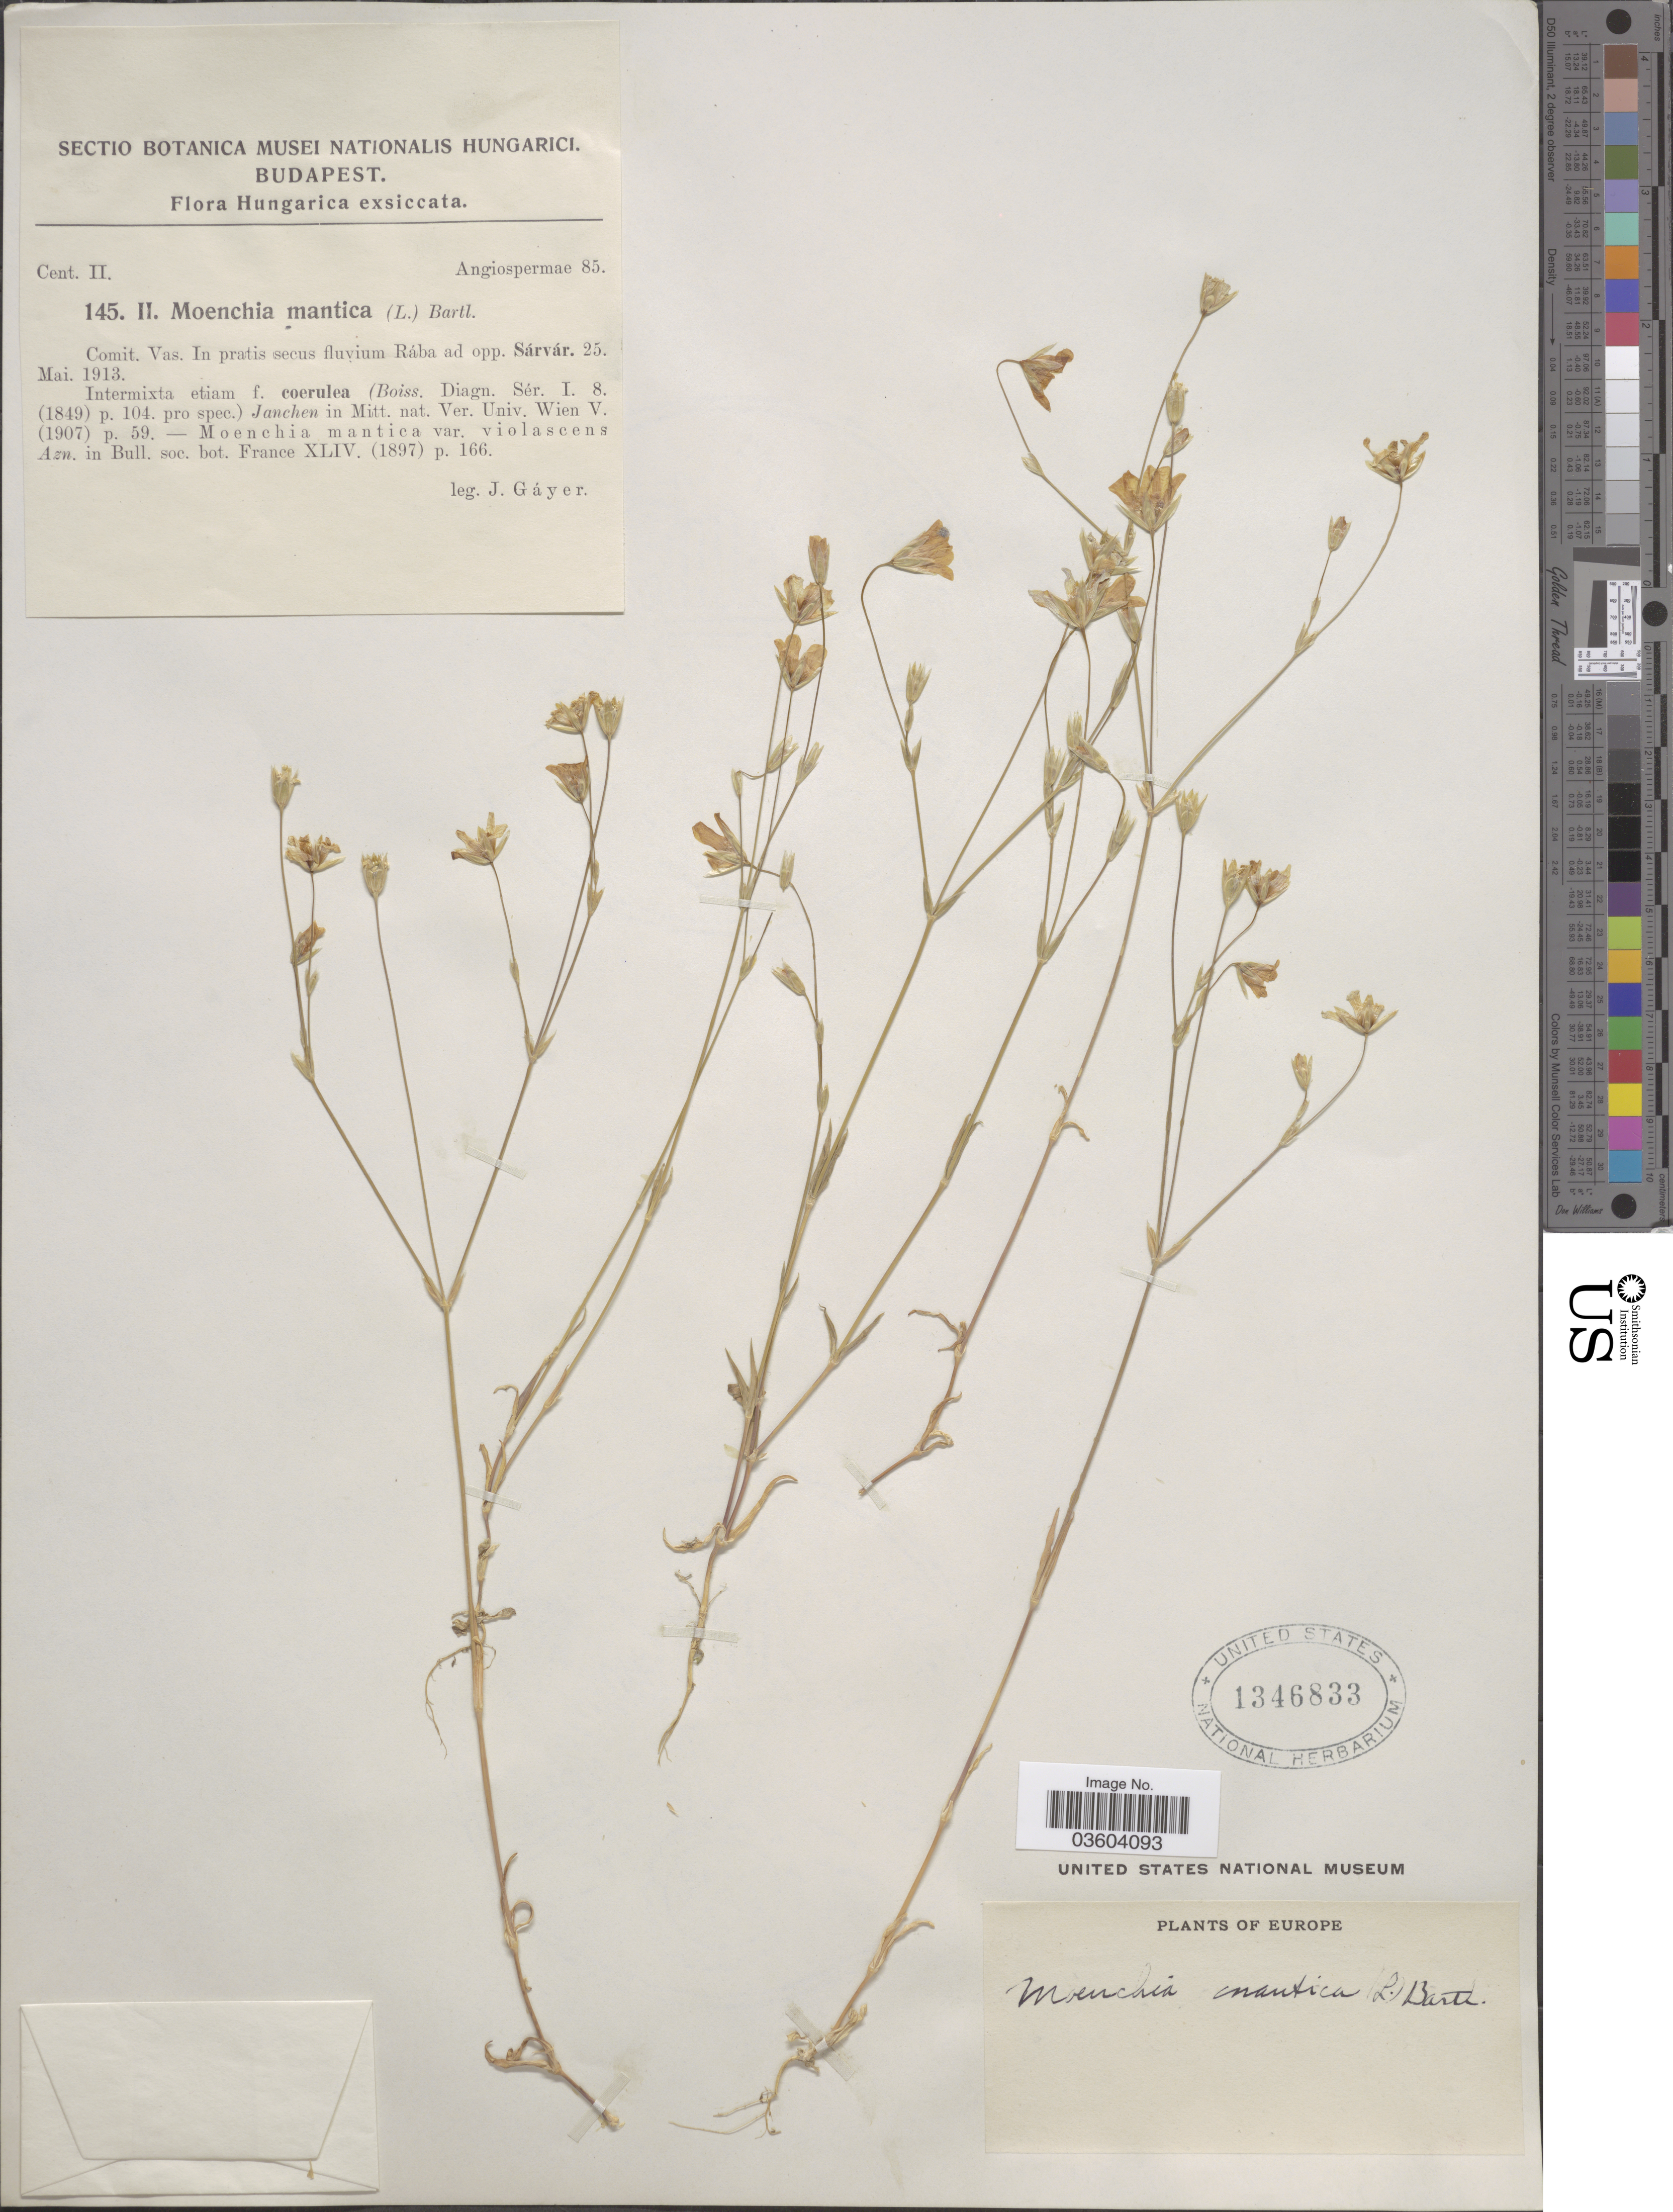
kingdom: Plantae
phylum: Tracheophyta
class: Magnoliopsida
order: Caryophyllales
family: Caryophyllaceae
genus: Moenchia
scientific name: Moenchia mantica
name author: Bartl.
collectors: J. Gayer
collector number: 145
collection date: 1913-05-25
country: Hungary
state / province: Budapest, Capital District of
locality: Comit. Vas. In pratis secus fluvium Rába ad opp. Sárvár.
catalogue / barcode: US 1346833